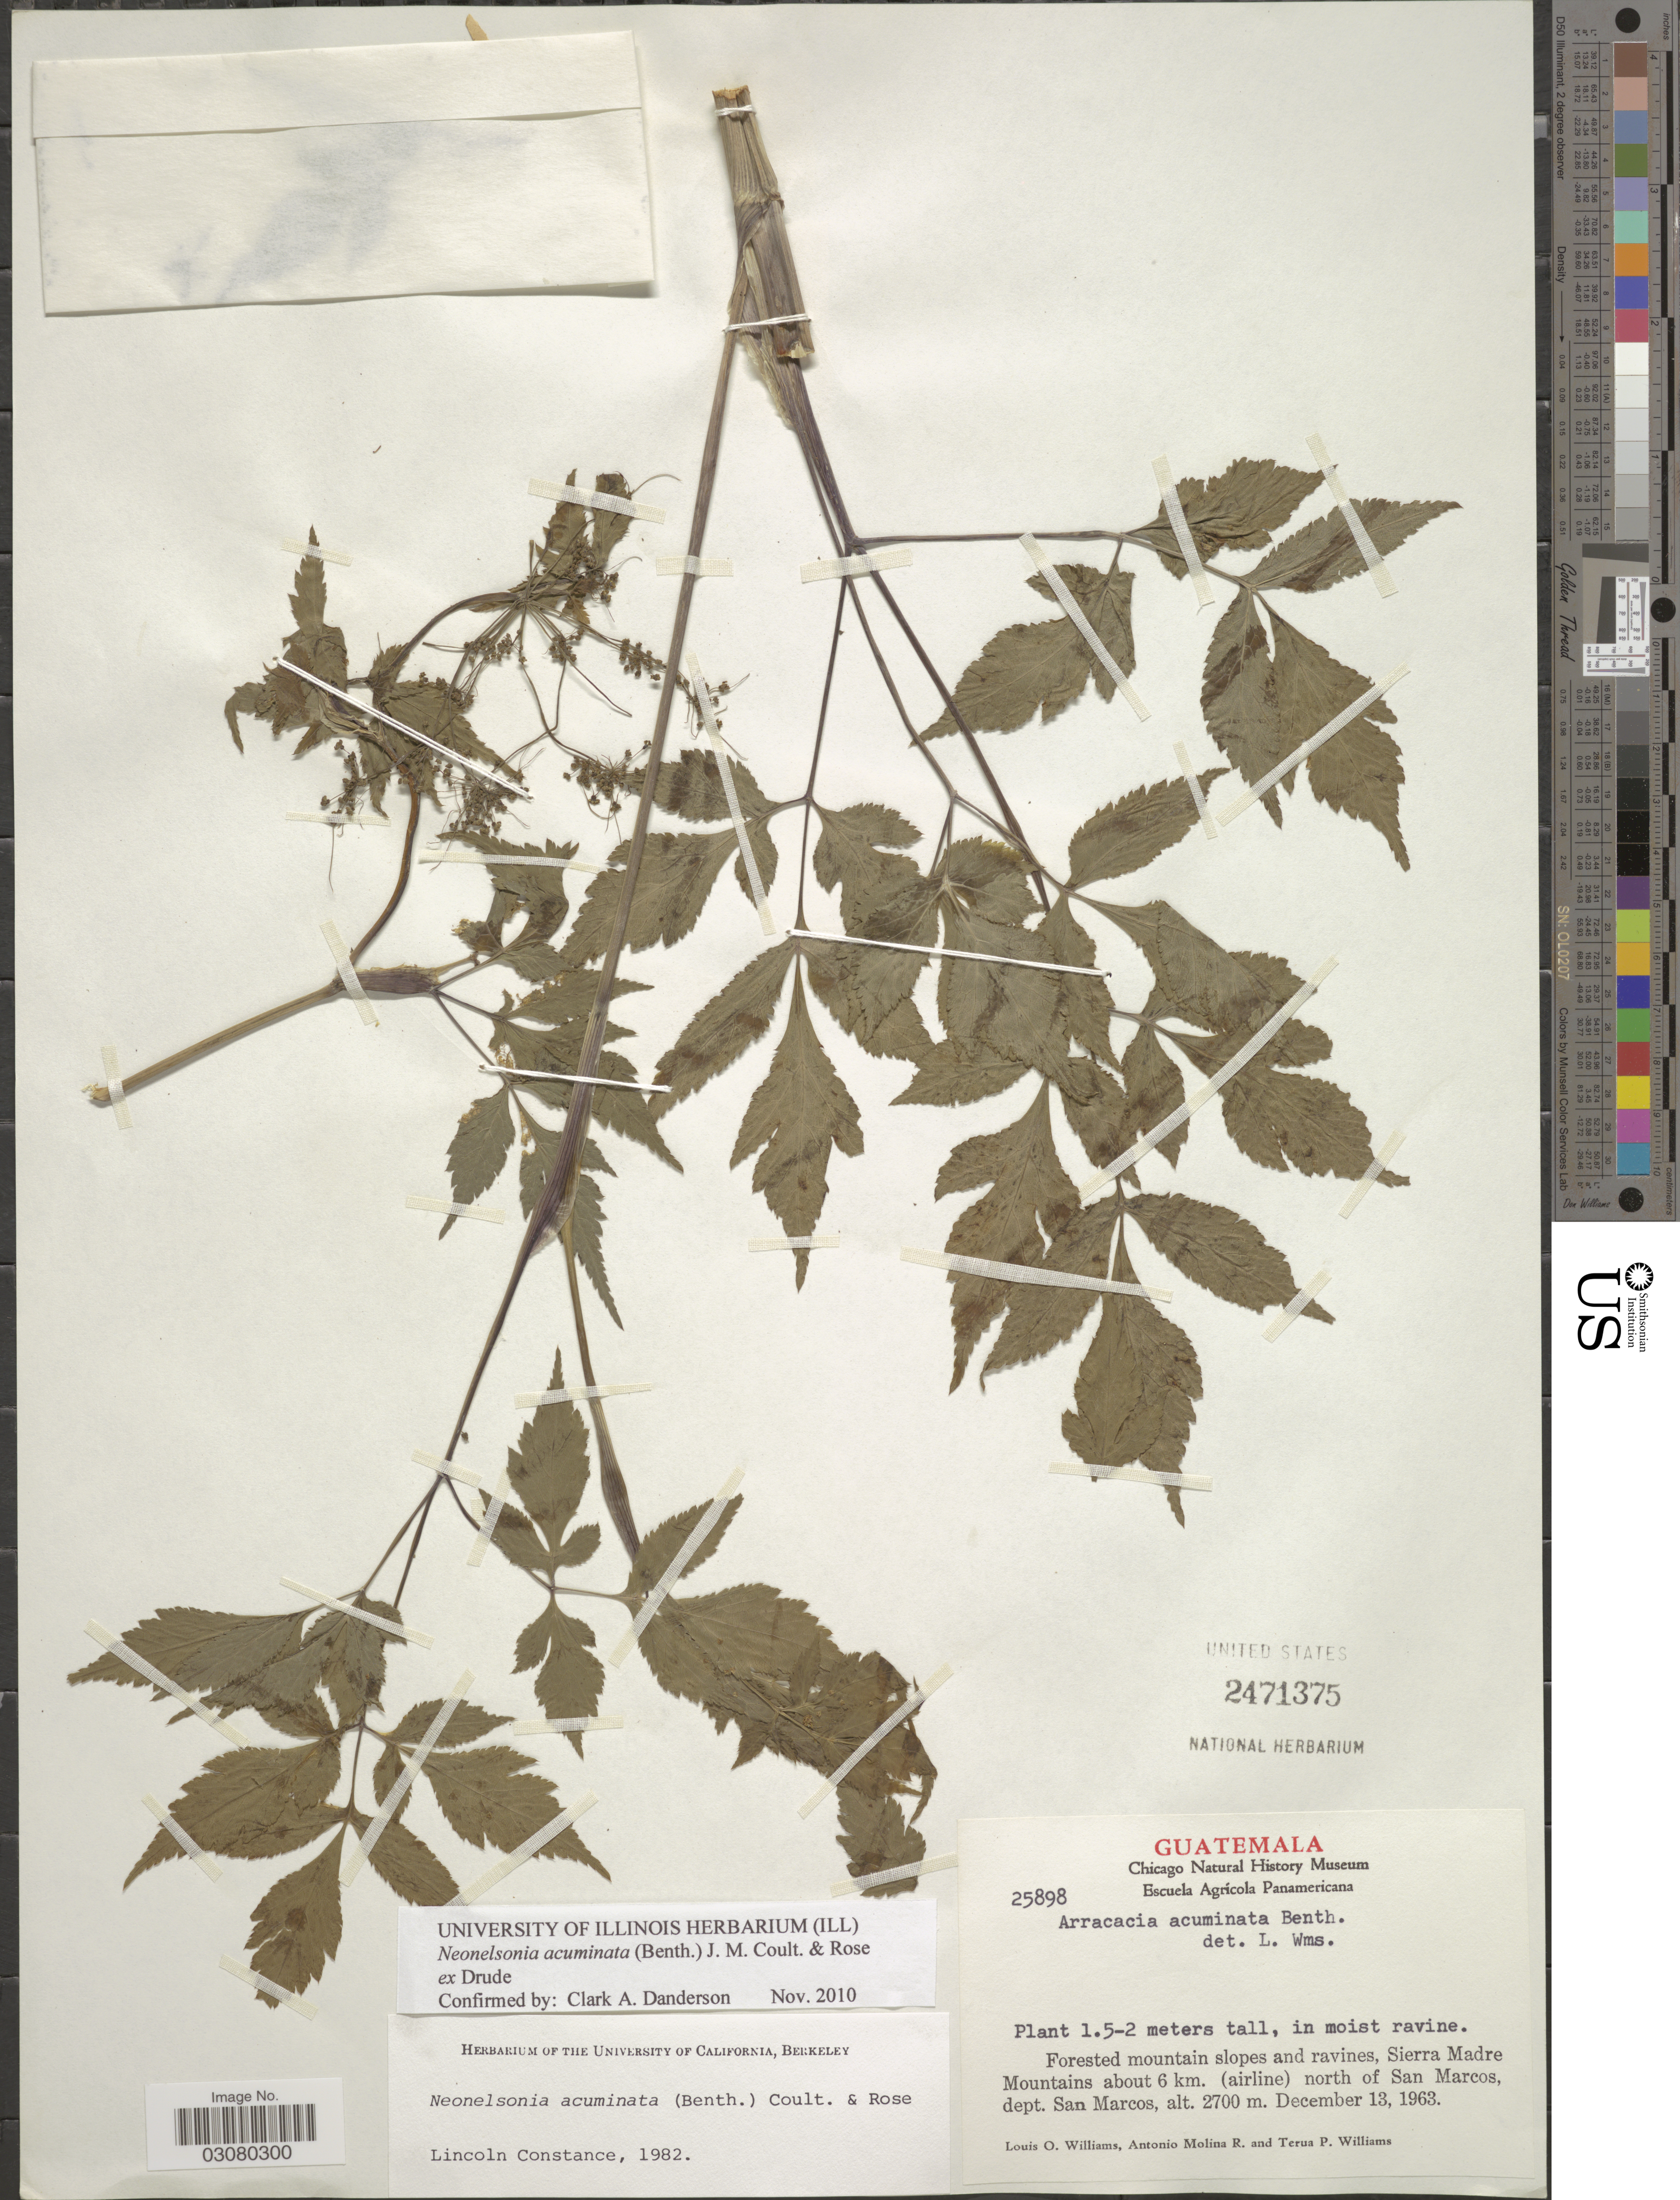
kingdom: Plantae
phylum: Tracheophyta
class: Magnoliopsida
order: Apiales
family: Apiaceae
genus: Neonelsonia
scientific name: Neonelsonia acuminata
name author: (Benth.) J.M. Coult. & Rose ex Drude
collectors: L. O. Williams, A. Molina R. & T. Williams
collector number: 25898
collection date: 1963-12-13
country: Guatemala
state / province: San Marcos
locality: Forested mountain slopes and ravines, Sierra Madre Mountains about 6 km. (airline) north of San Marcos, dept. San Marcos.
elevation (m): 2700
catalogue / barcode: US 2471375